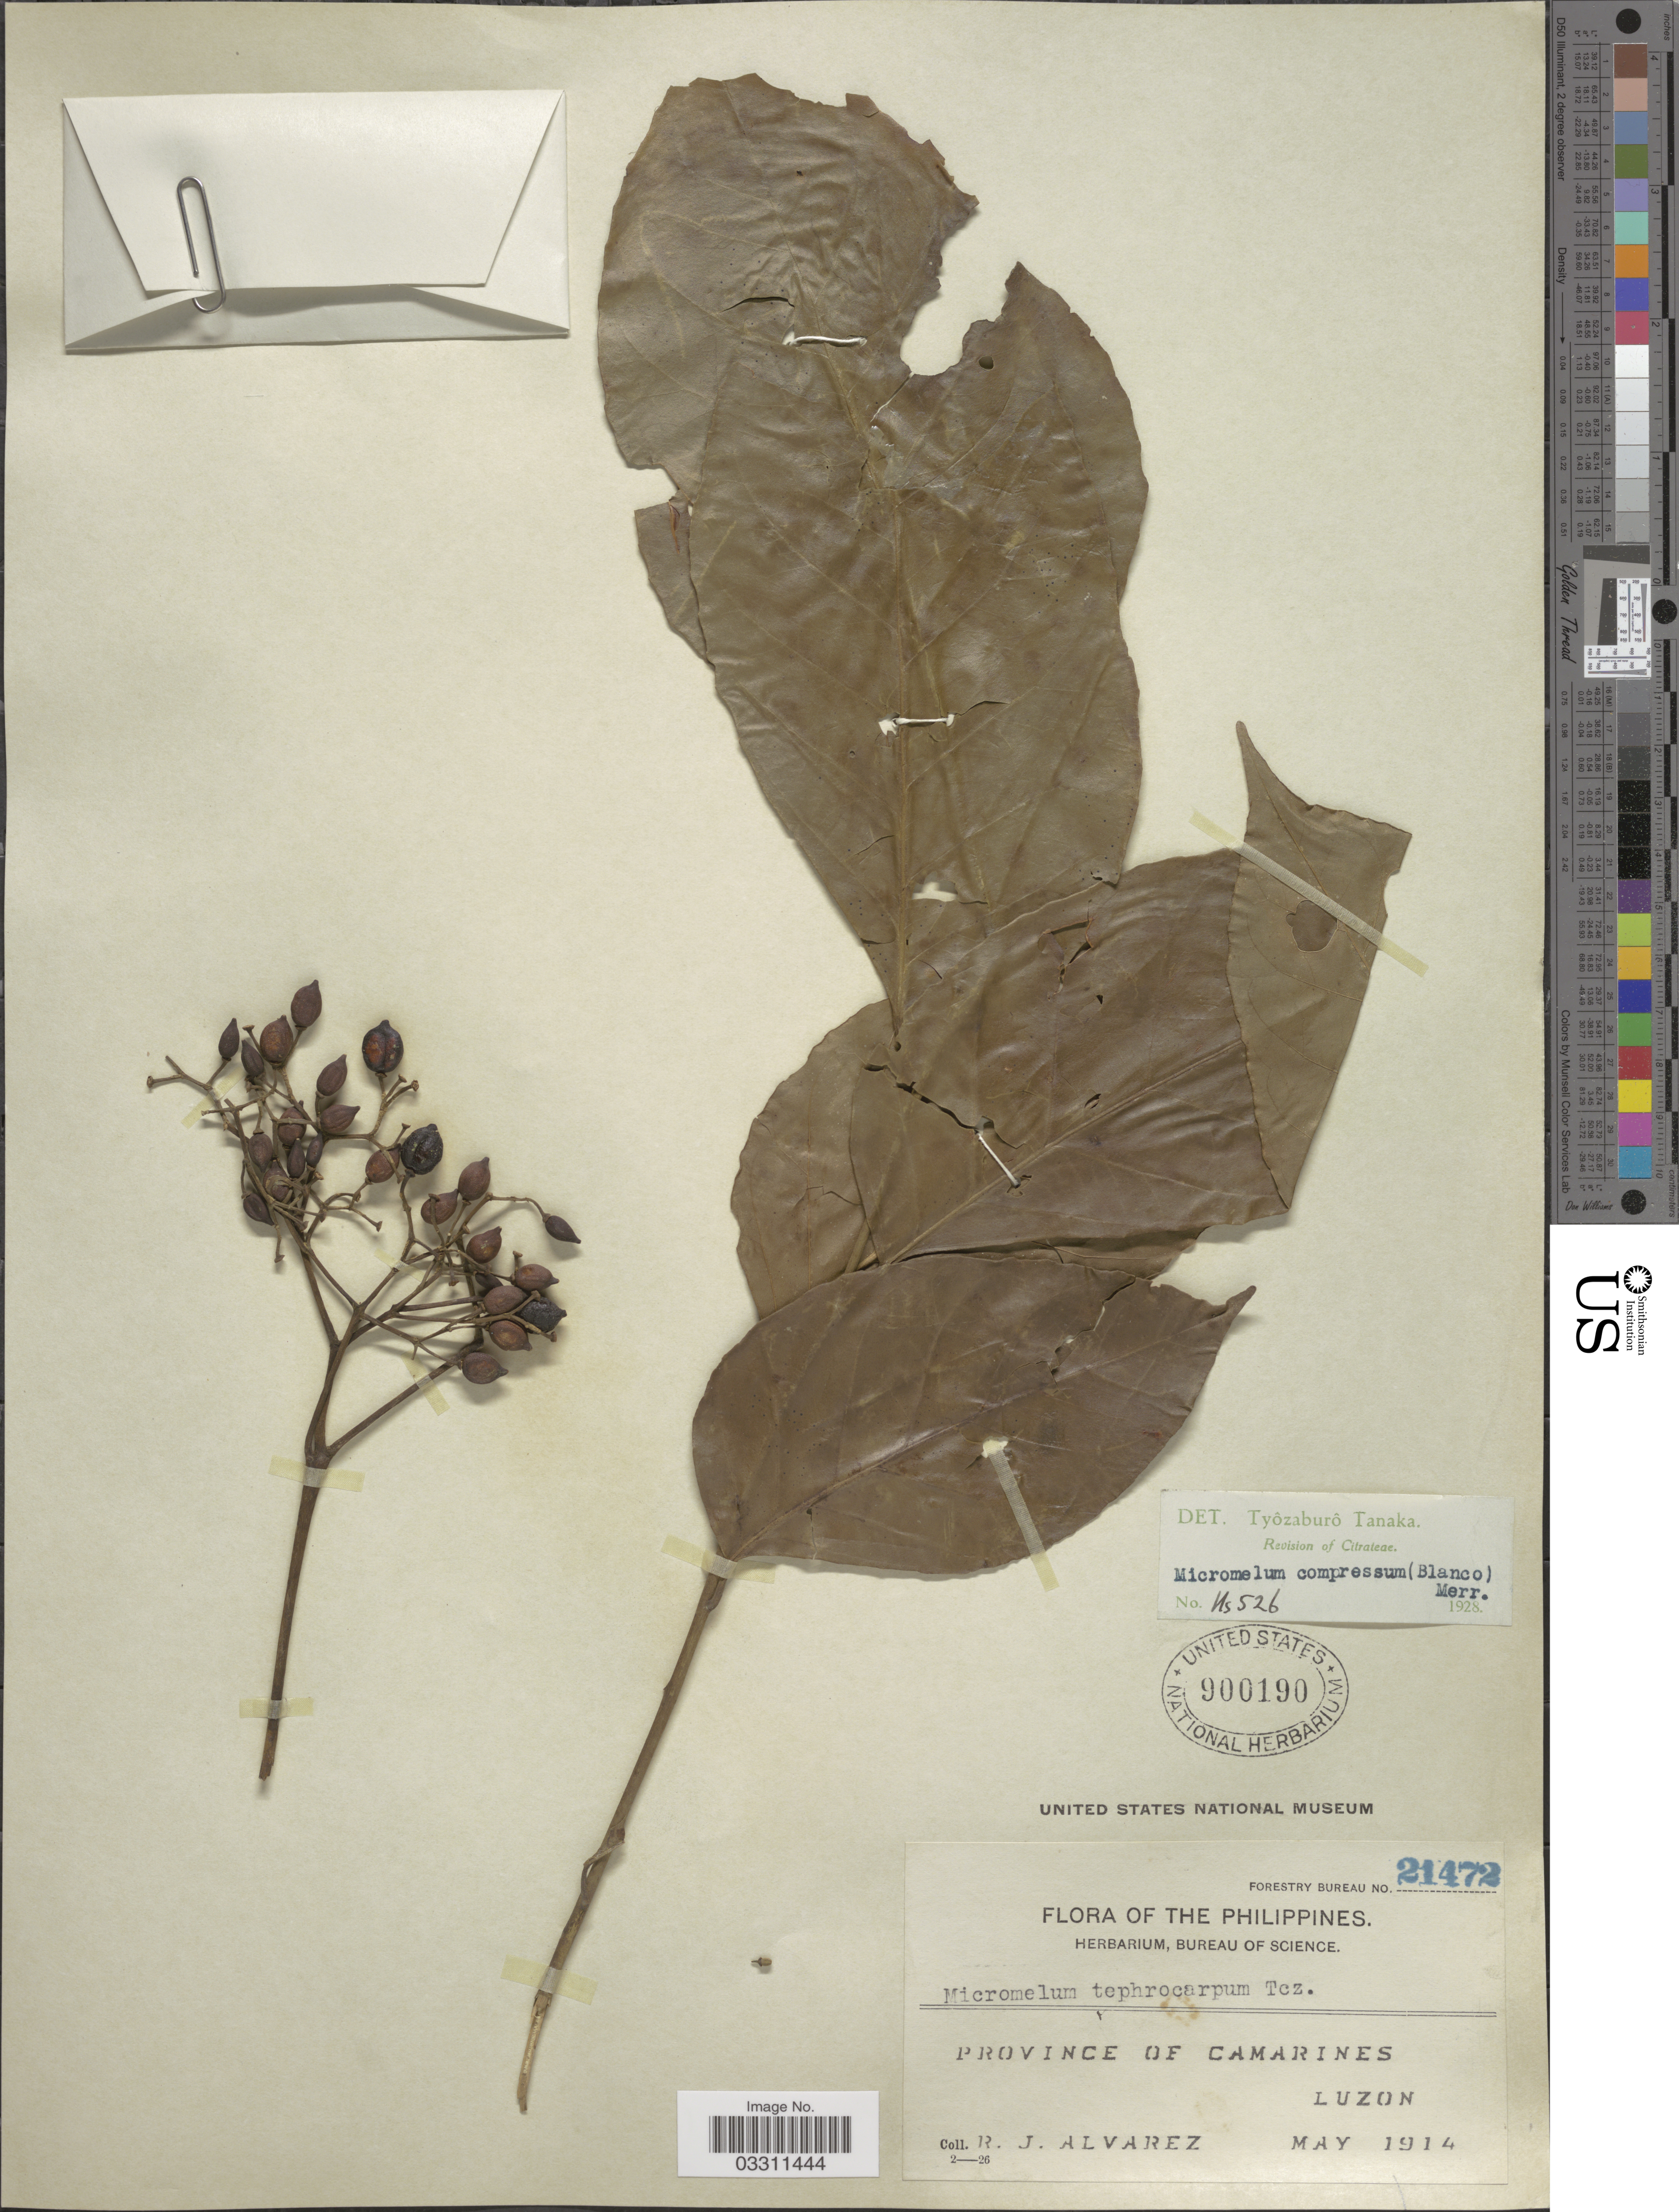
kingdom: Plantae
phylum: Tracheophyta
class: Magnoliopsida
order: Sapindales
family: Rutaceae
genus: Micromelum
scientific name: Micromelum compressum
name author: (Blanco) Merr.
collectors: R. Alvarez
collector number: Forestry Bureau 21472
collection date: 1914-05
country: Philippines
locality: Province of Camarines, Luzon.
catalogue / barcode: US 900190